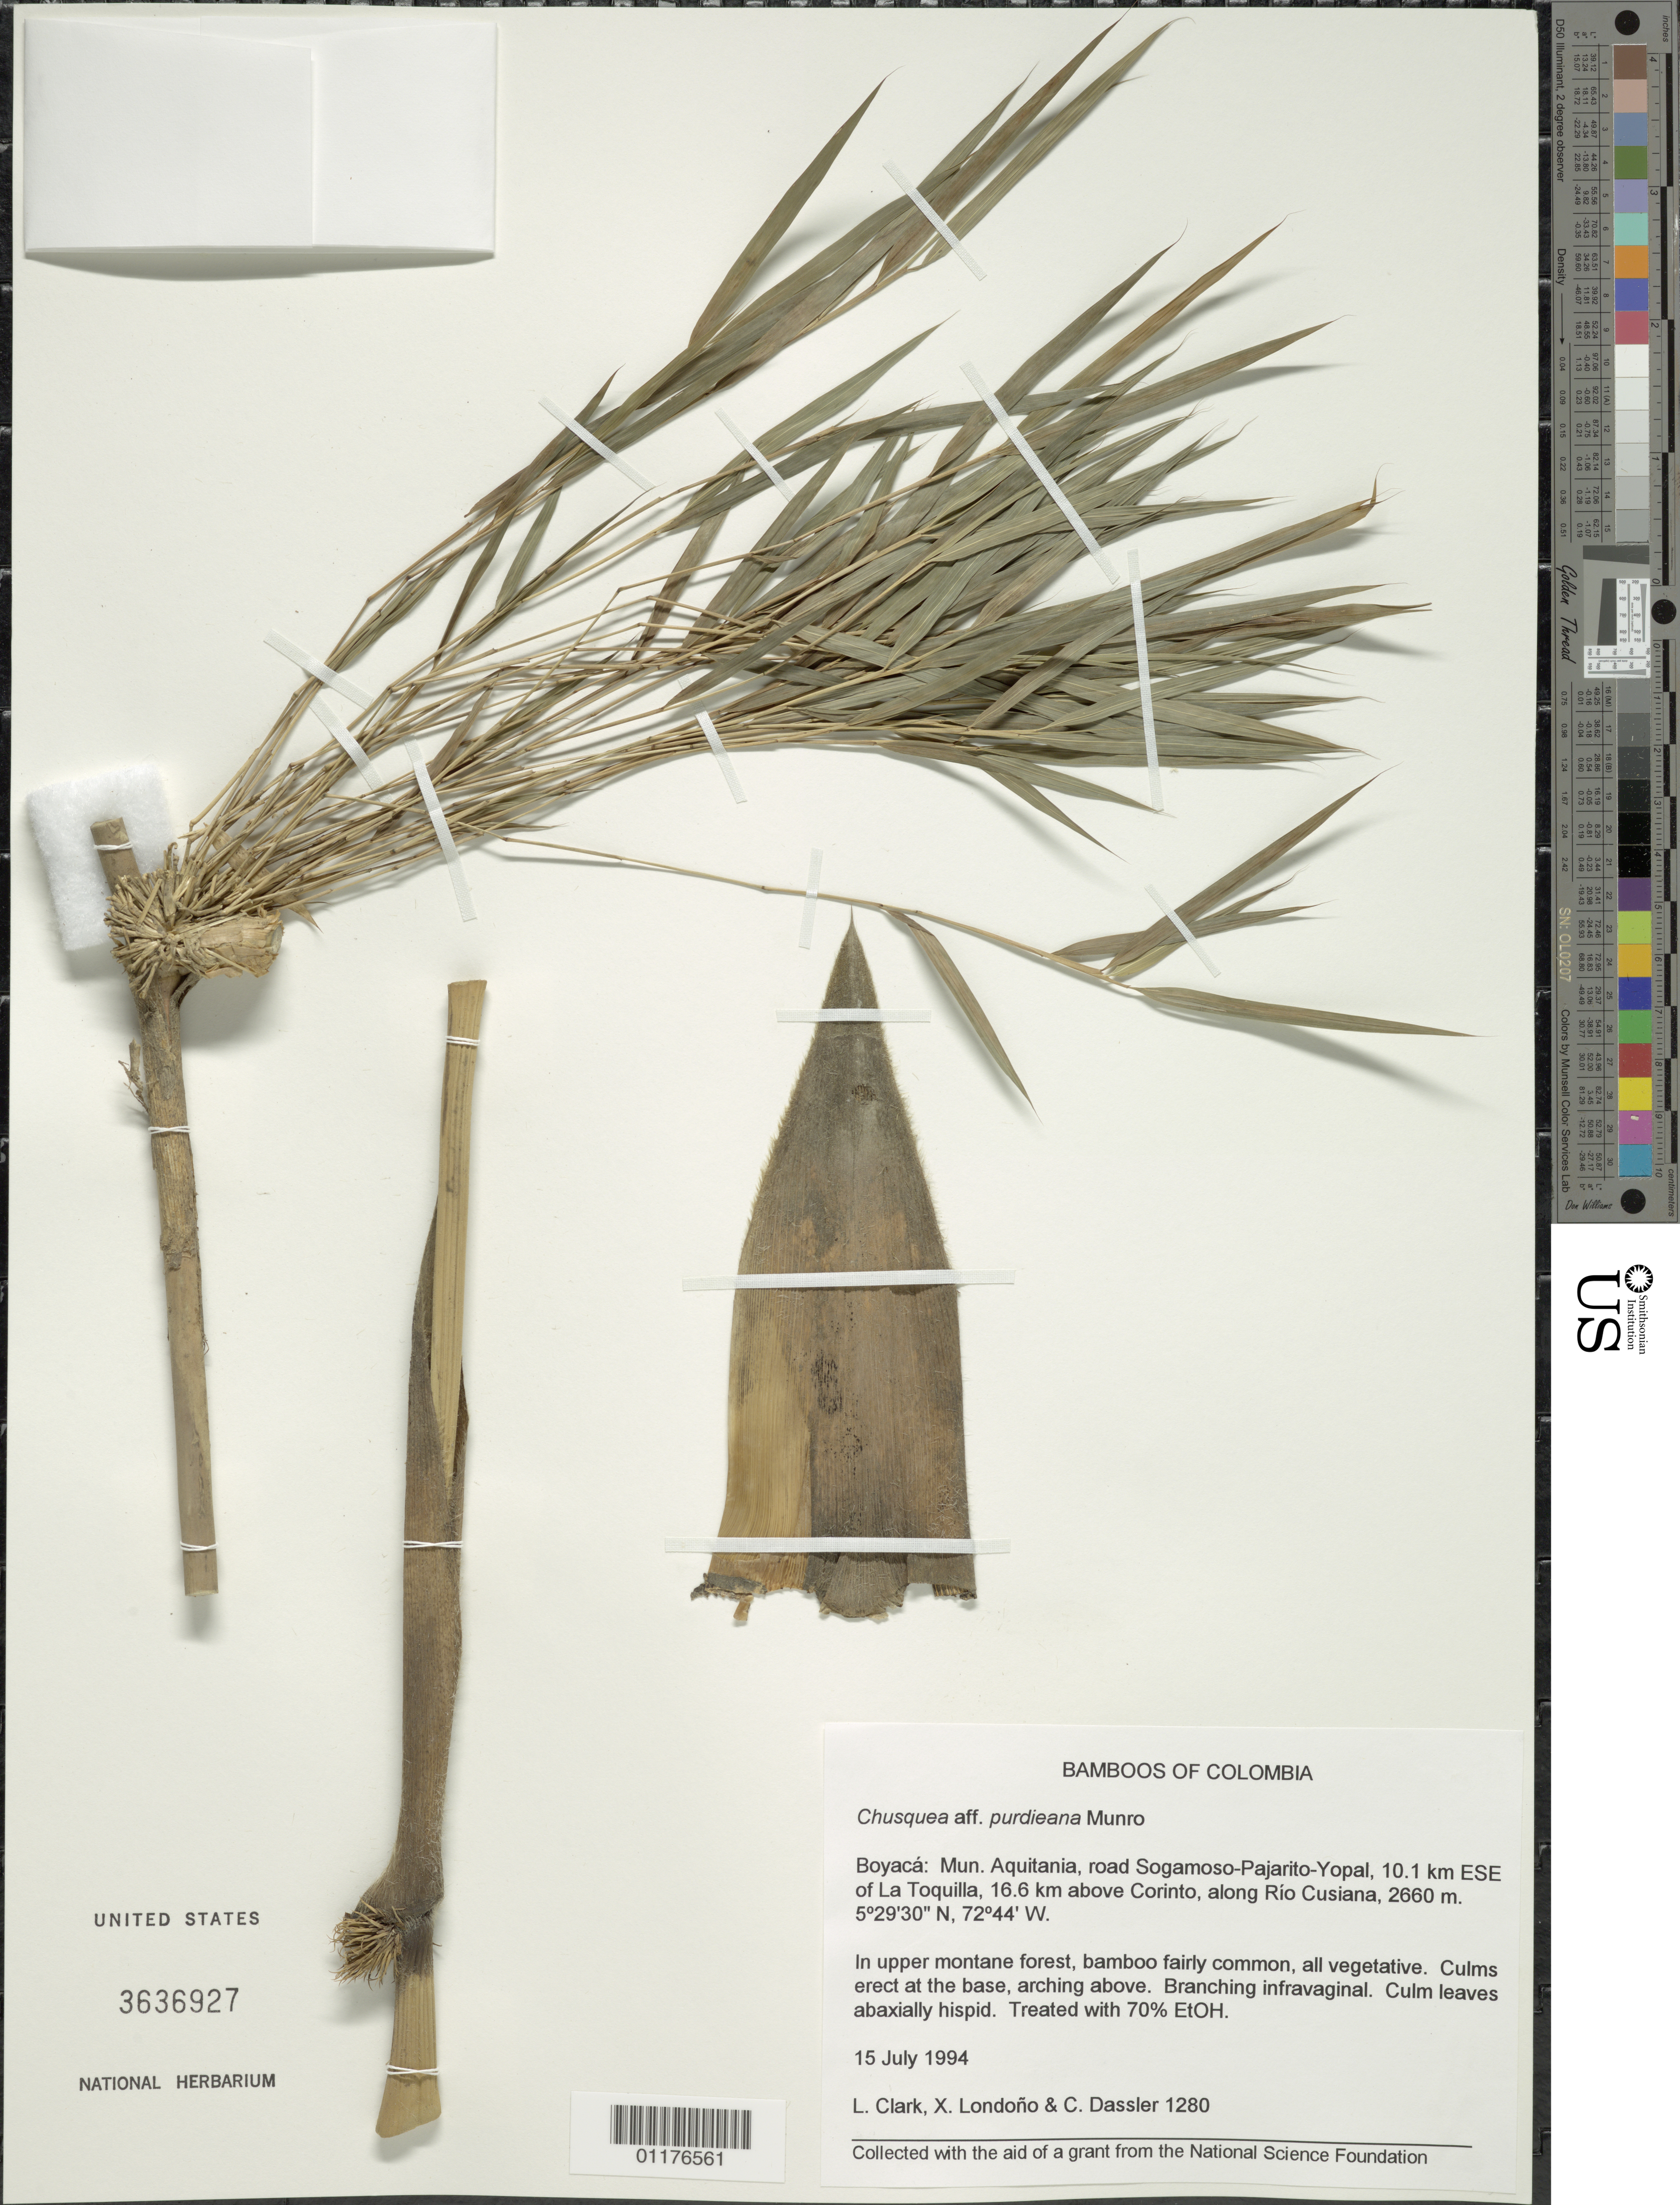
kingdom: Plantae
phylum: Tracheophyta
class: Liliopsida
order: Poales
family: Poaceae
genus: Chusquea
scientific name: Chusquea purdieana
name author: Munro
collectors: L. G. Clark, X. Londoño & C. Dassler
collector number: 1280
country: Colombia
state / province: Boyacá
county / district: Aquitania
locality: Road Sogamoso-Pajarito-Yopal, ESE of La Toquilla, above Corinto, along Rio Cusiana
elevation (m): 2660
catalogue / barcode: US 3636927